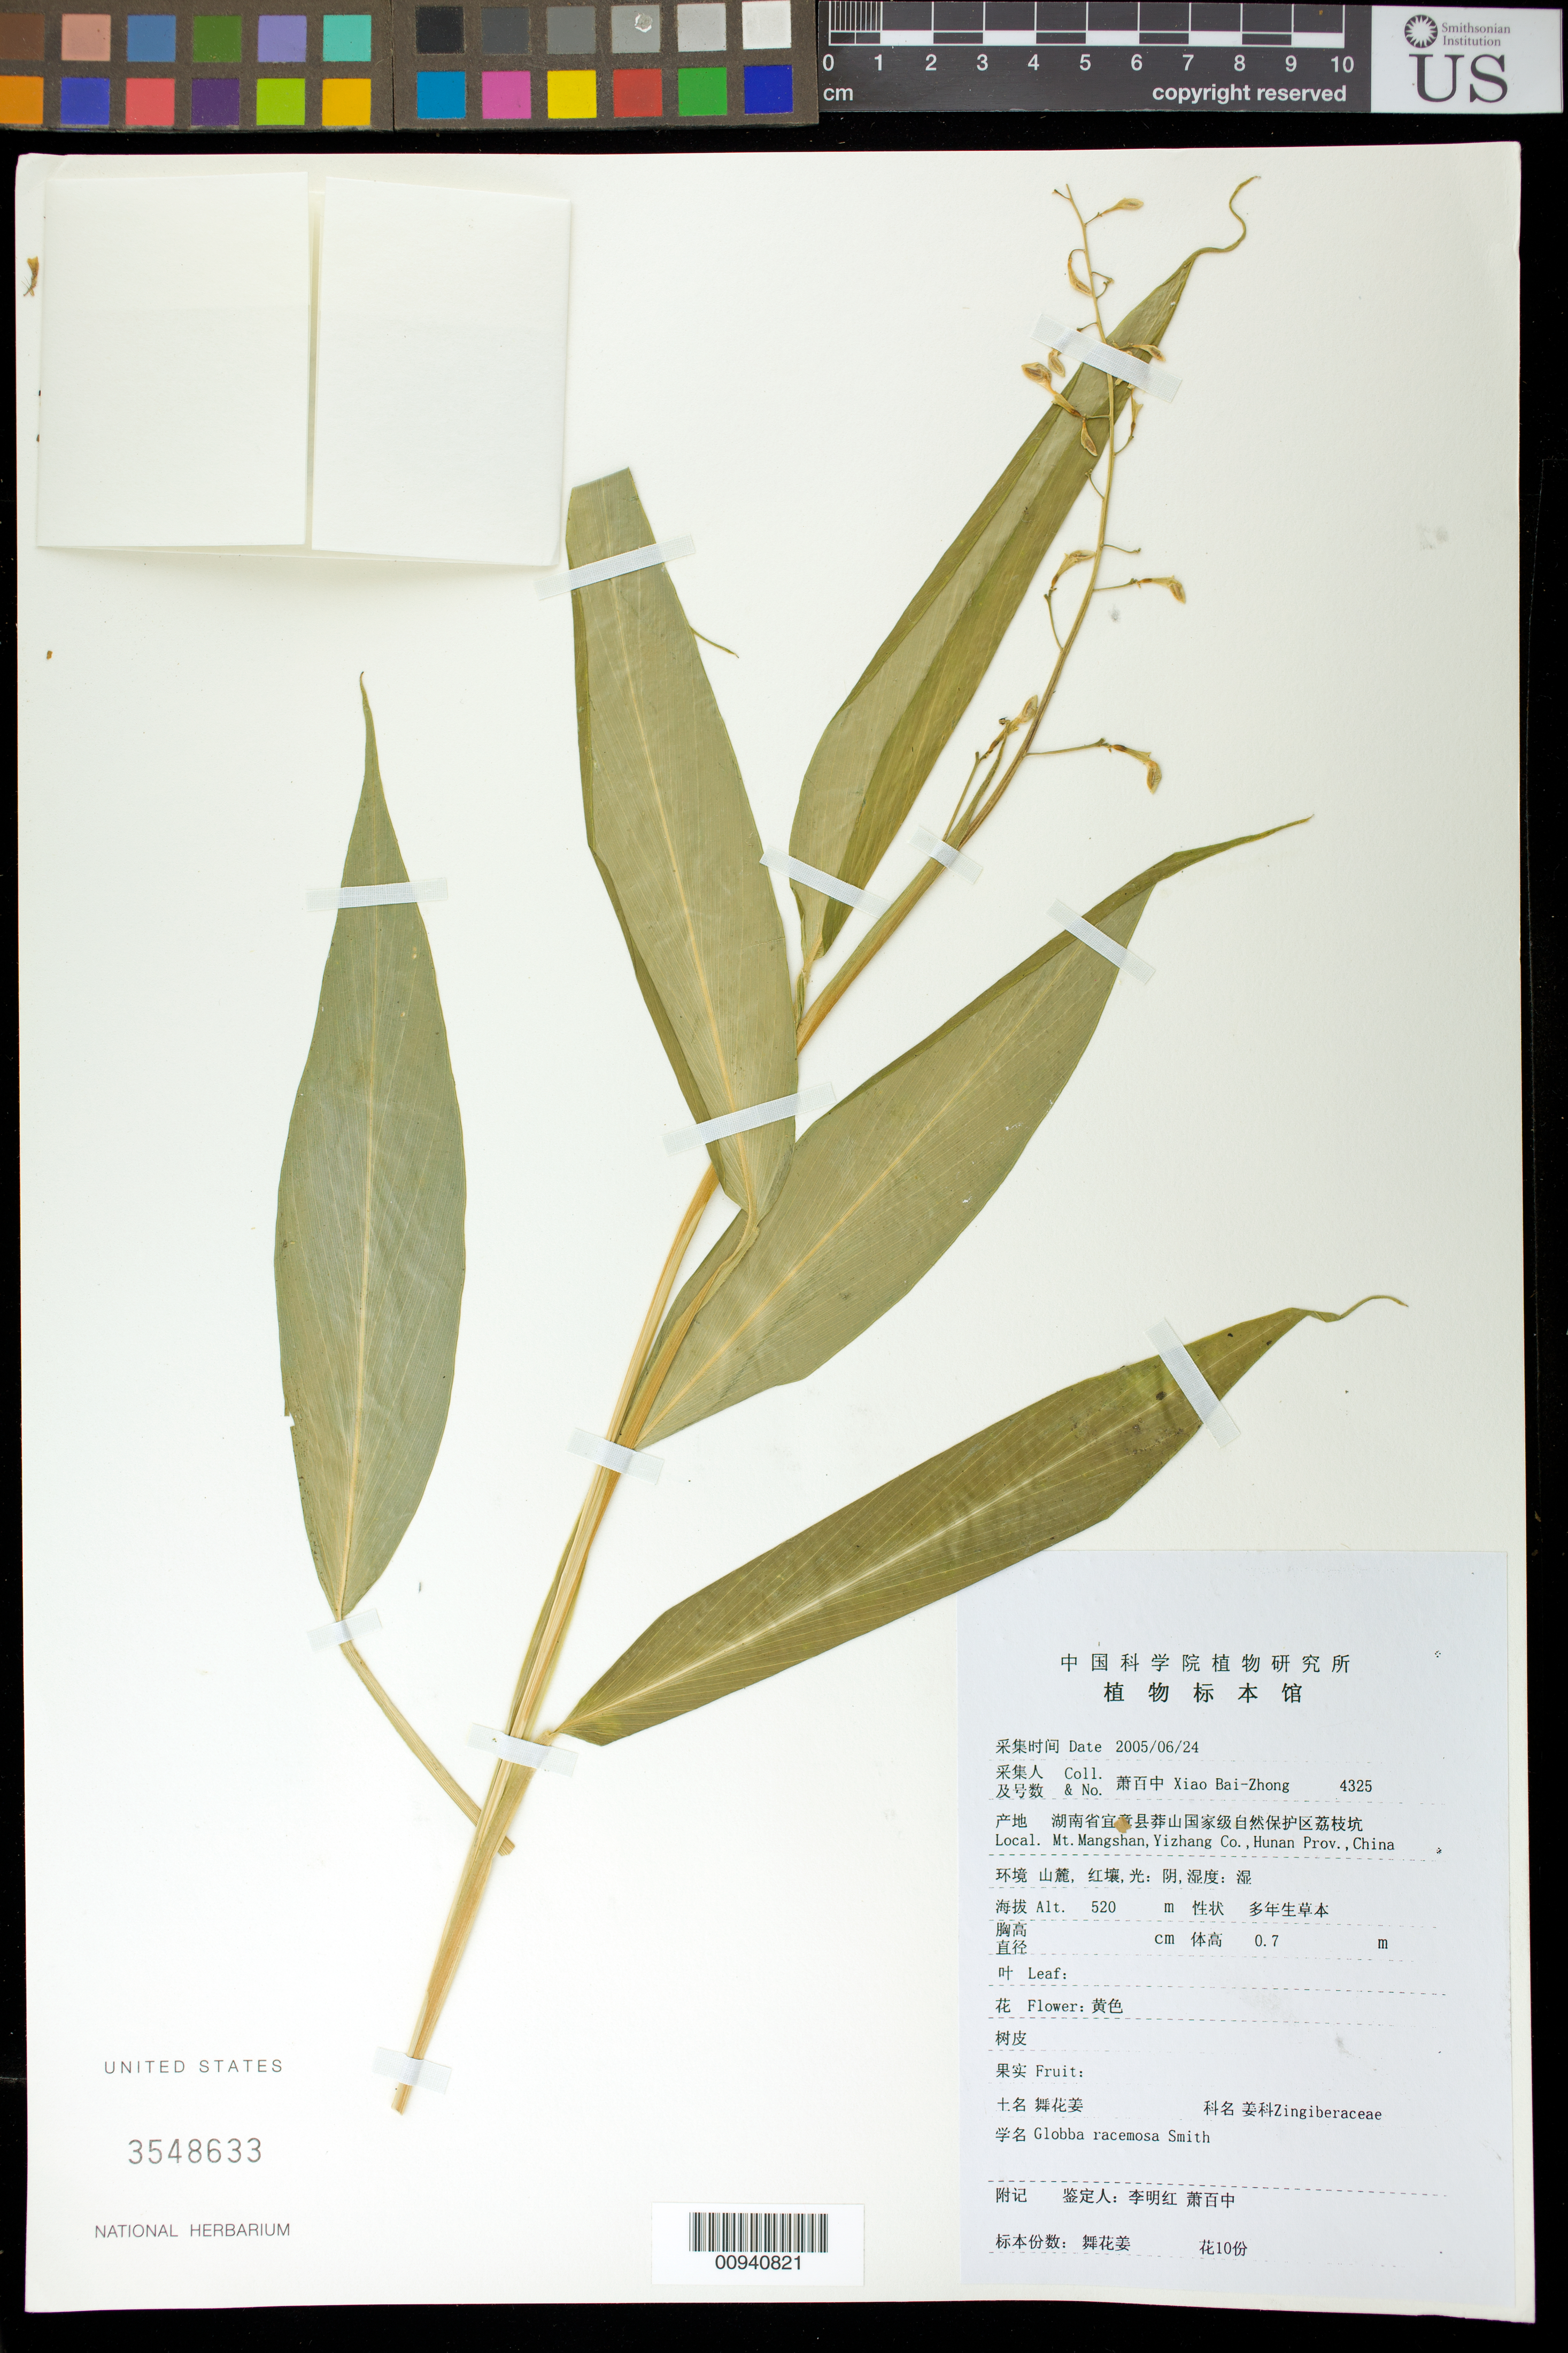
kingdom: Plantae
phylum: Tracheophyta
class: Liliopsida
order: Zingiberales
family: Zingiberaceae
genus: Globba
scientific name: Globba racemosa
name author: Sm.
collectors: B. Z. Xiao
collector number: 4325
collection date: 2005-06-24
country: China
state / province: Hunan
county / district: Yizhang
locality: Mt Mangshan.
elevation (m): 520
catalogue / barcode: US 3548633